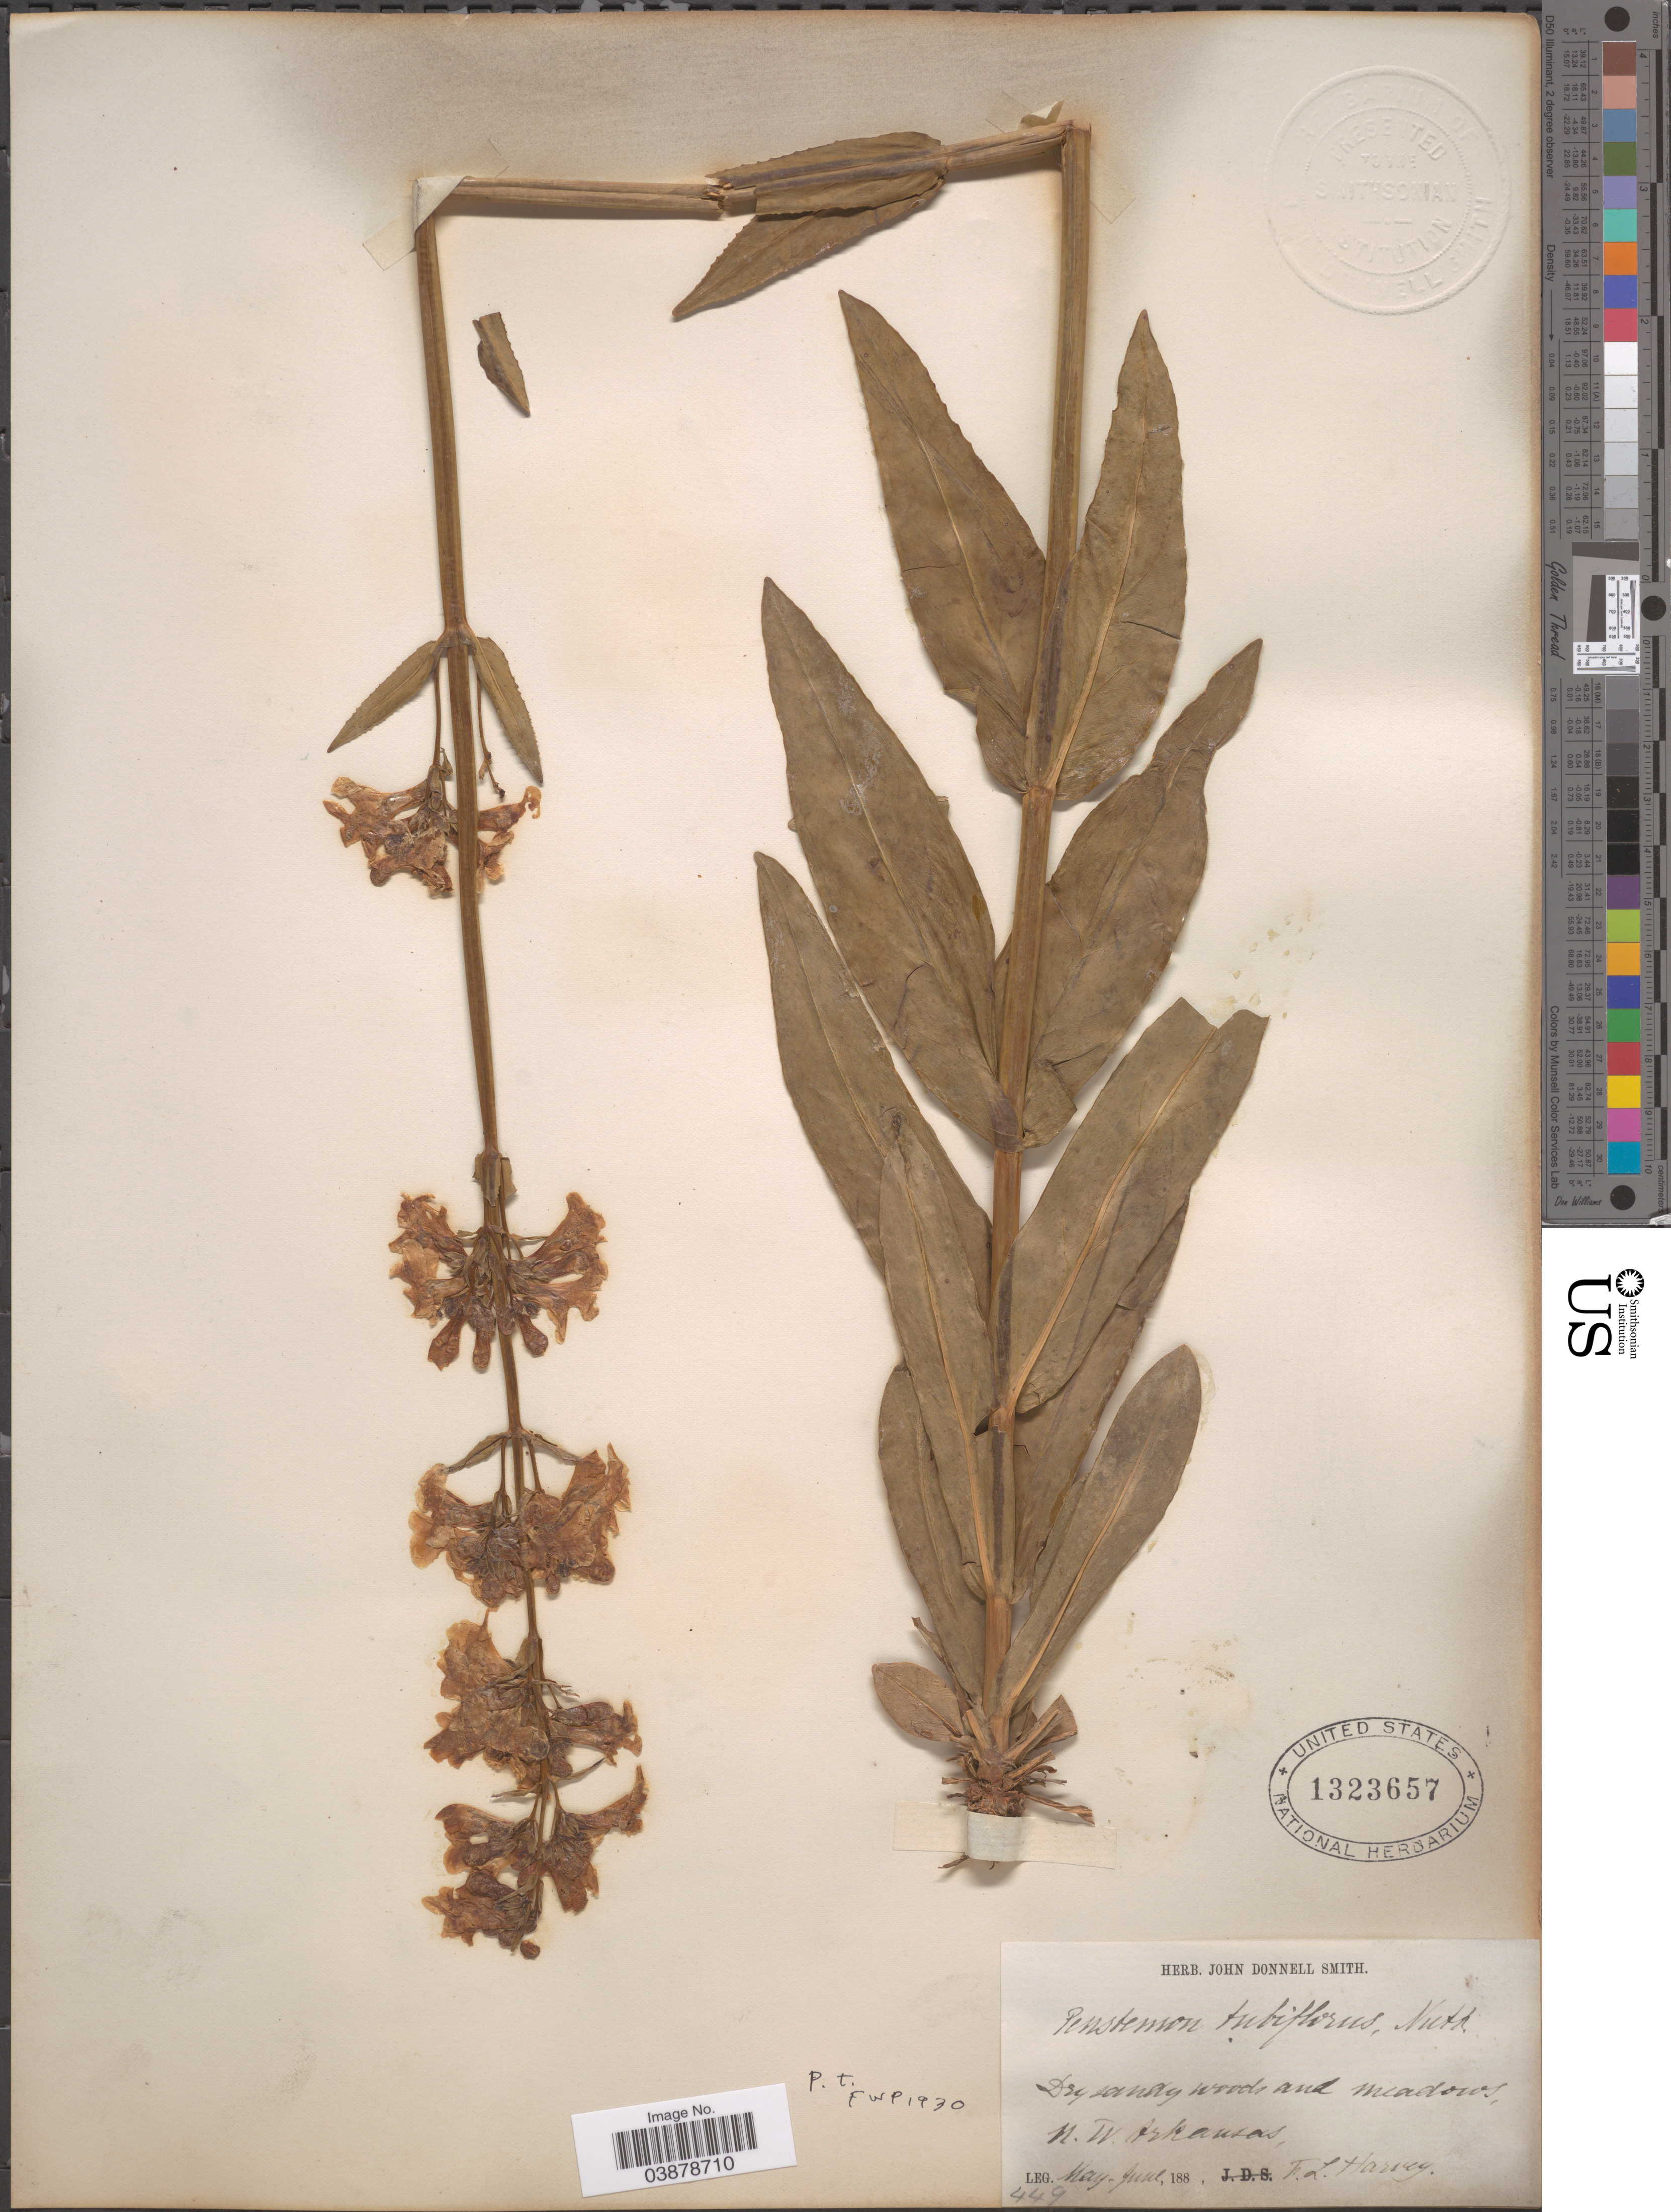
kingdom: Plantae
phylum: Tracheophyta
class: Magnoliopsida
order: Lamiales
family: Plantaginaceae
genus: Penstemon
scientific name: Penstemon tubaeflorus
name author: Nutt.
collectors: F. L. Harvey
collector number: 449?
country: United States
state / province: Arkansas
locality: N.W. Arkansas.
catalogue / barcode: US 1323657